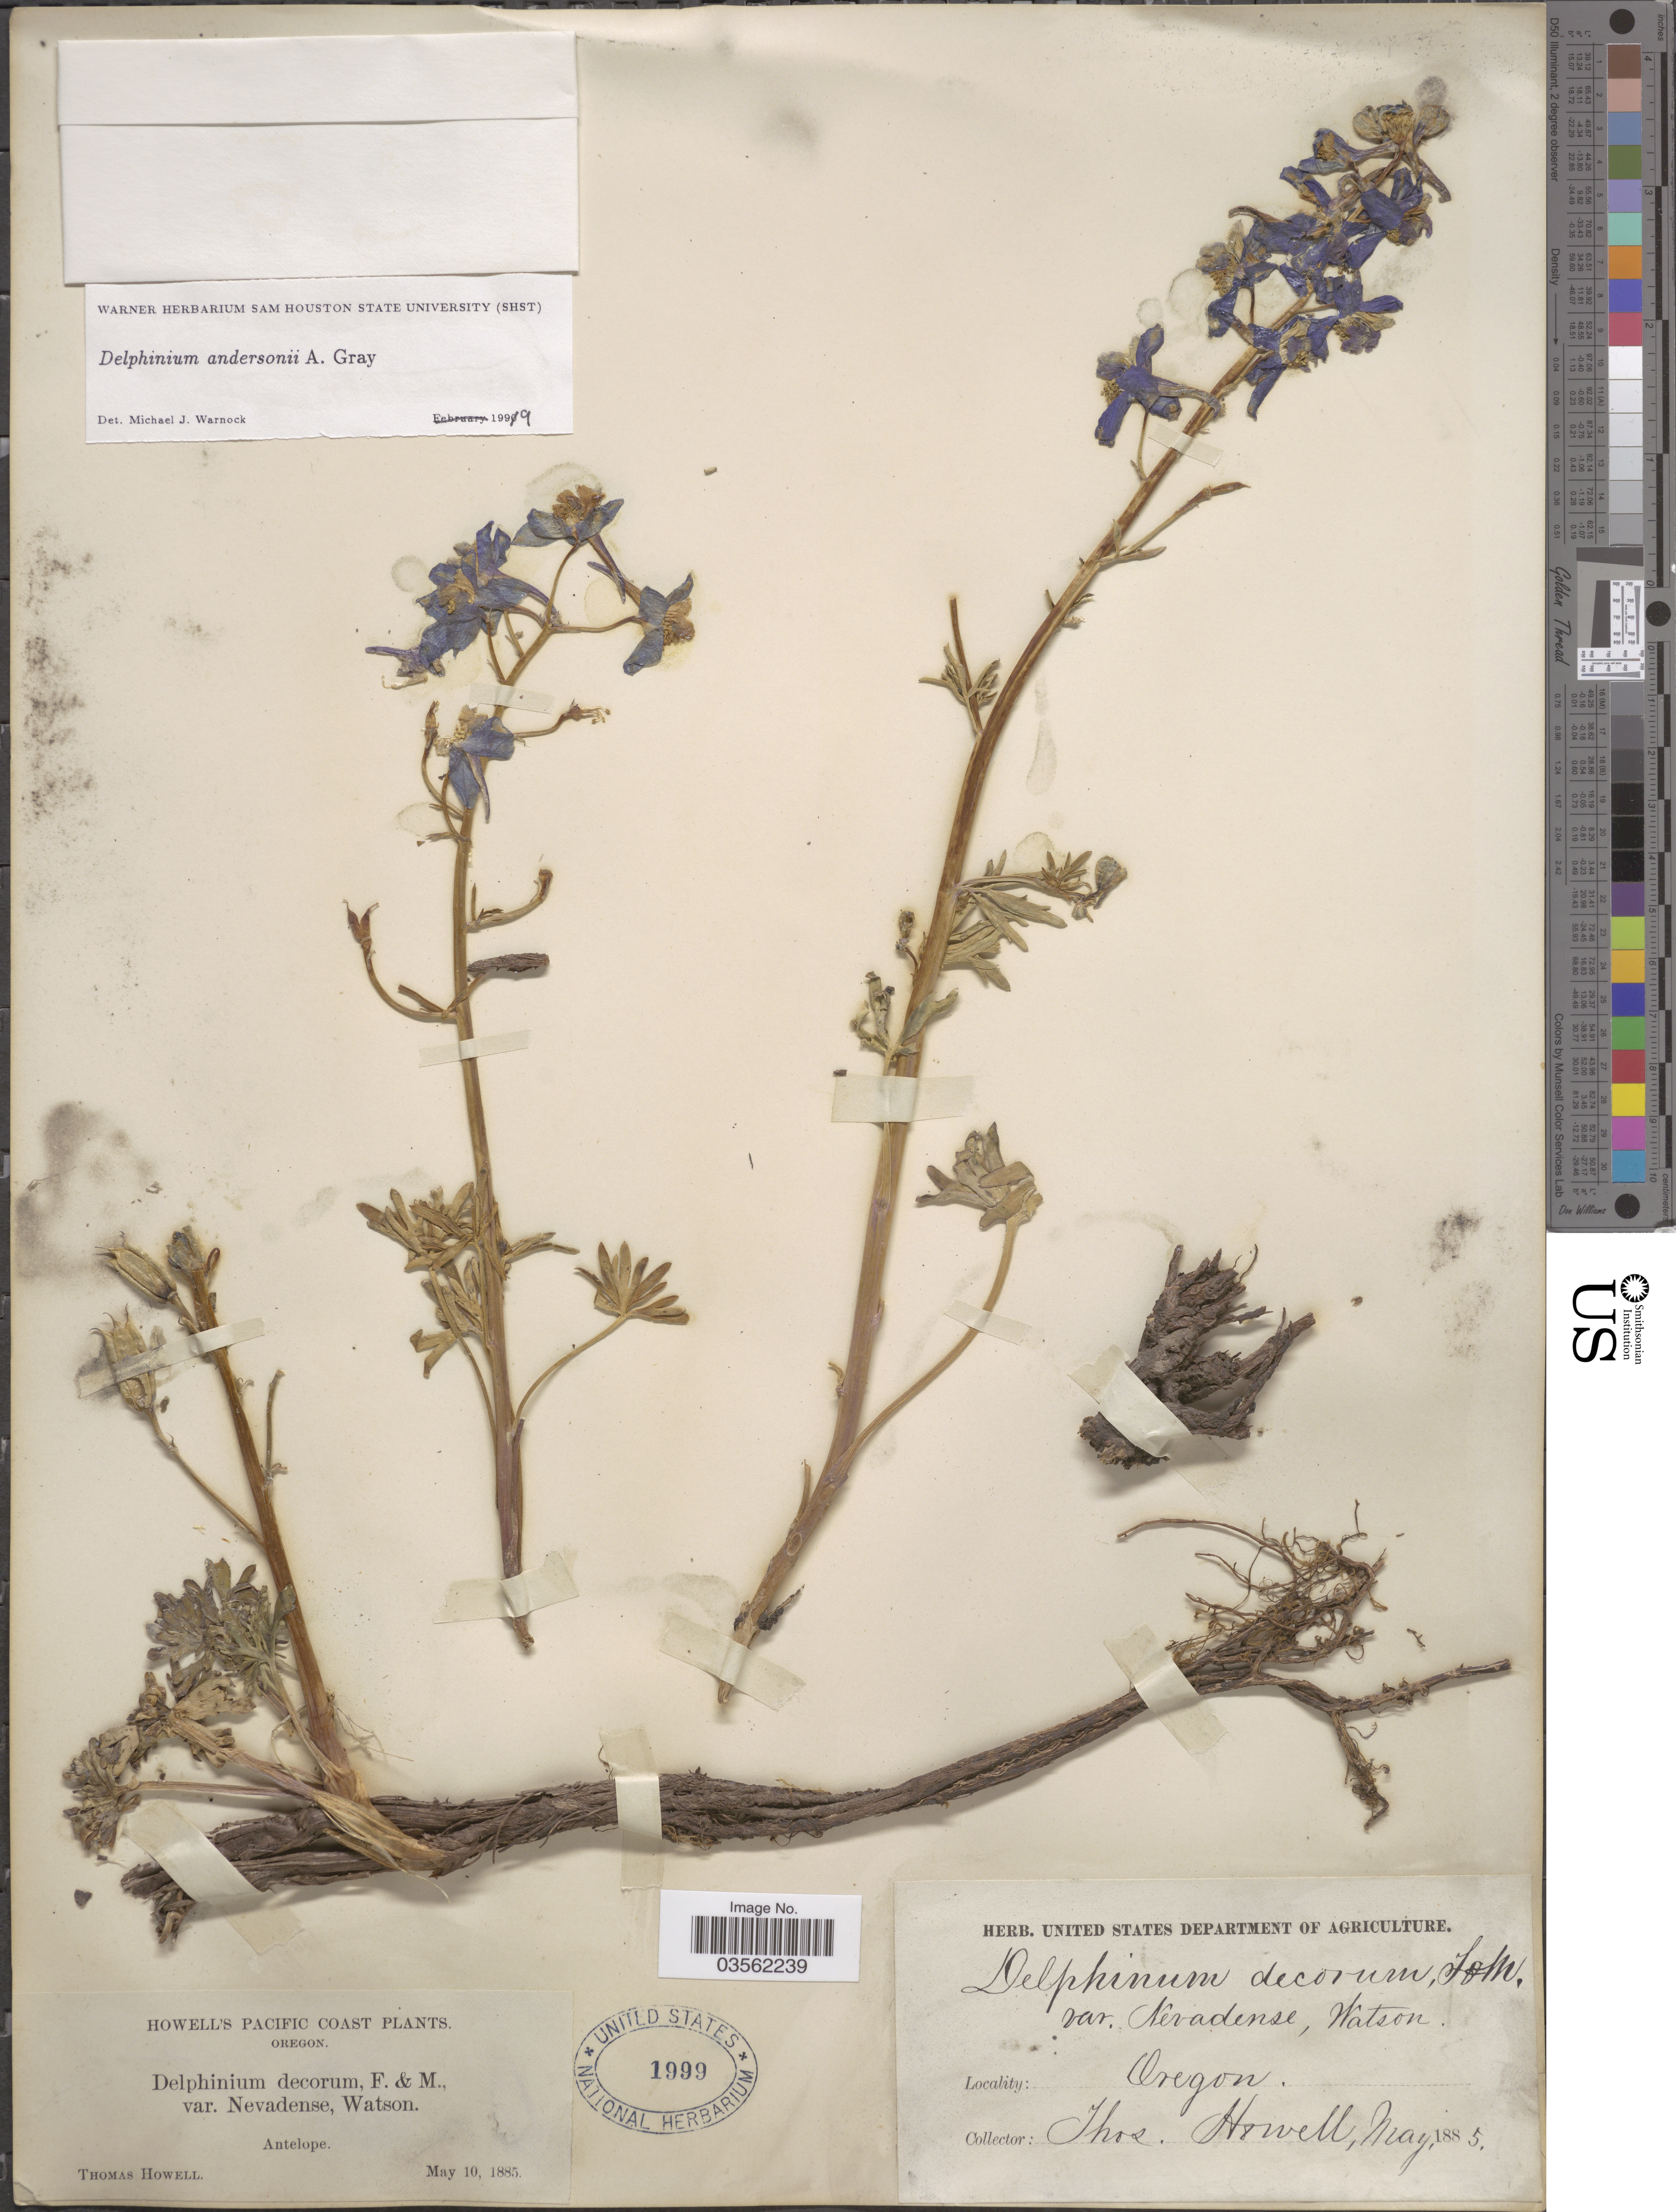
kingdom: Plantae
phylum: Tracheophyta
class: Magnoliopsida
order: Ranunculales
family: Ranunculaceae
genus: Delphinium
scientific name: Delphinium andersonii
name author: A. Gray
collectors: T. Howell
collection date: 1885-05-10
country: United States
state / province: Oregon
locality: Pacific Coast. Antelope.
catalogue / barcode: US 1999